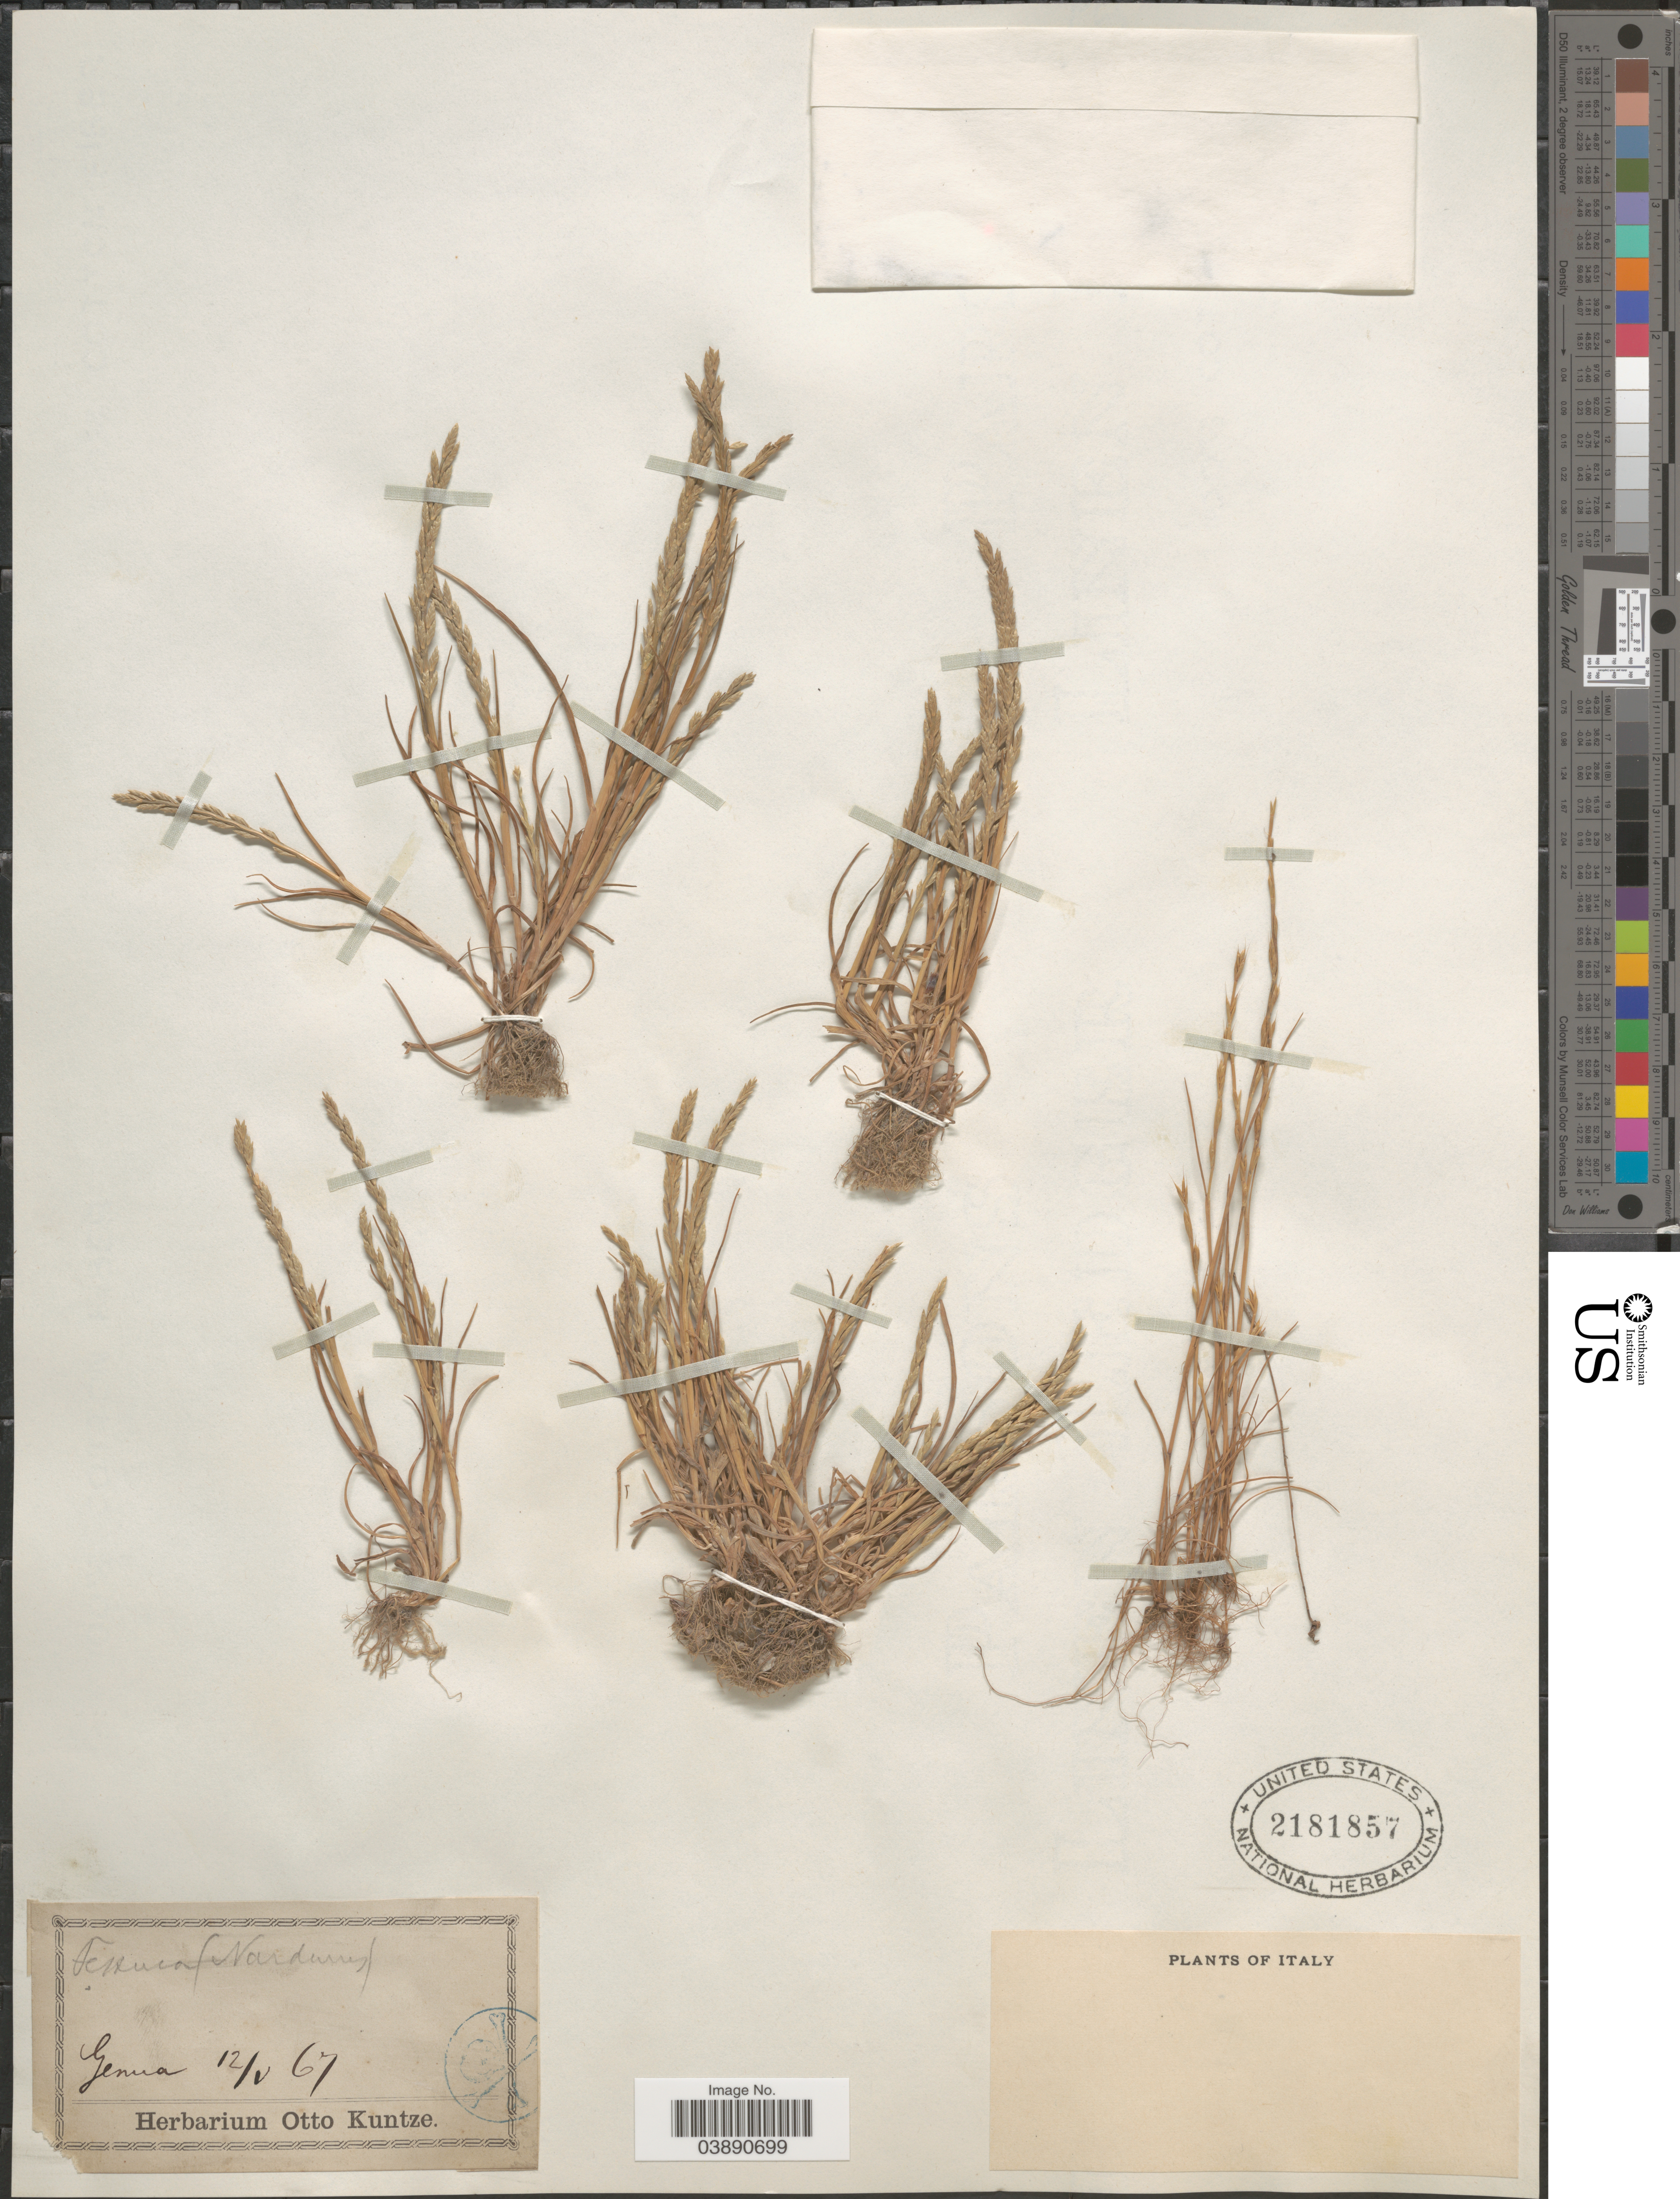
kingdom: Plantae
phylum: Tracheophyta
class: Liliopsida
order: Poales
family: Poaceae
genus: Festuca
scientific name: Festuca sp.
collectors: ex herb. Otto Kuntze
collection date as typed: Transcribed d/m/y: 12/5/67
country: Italy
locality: Genua.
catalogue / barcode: US 2181857